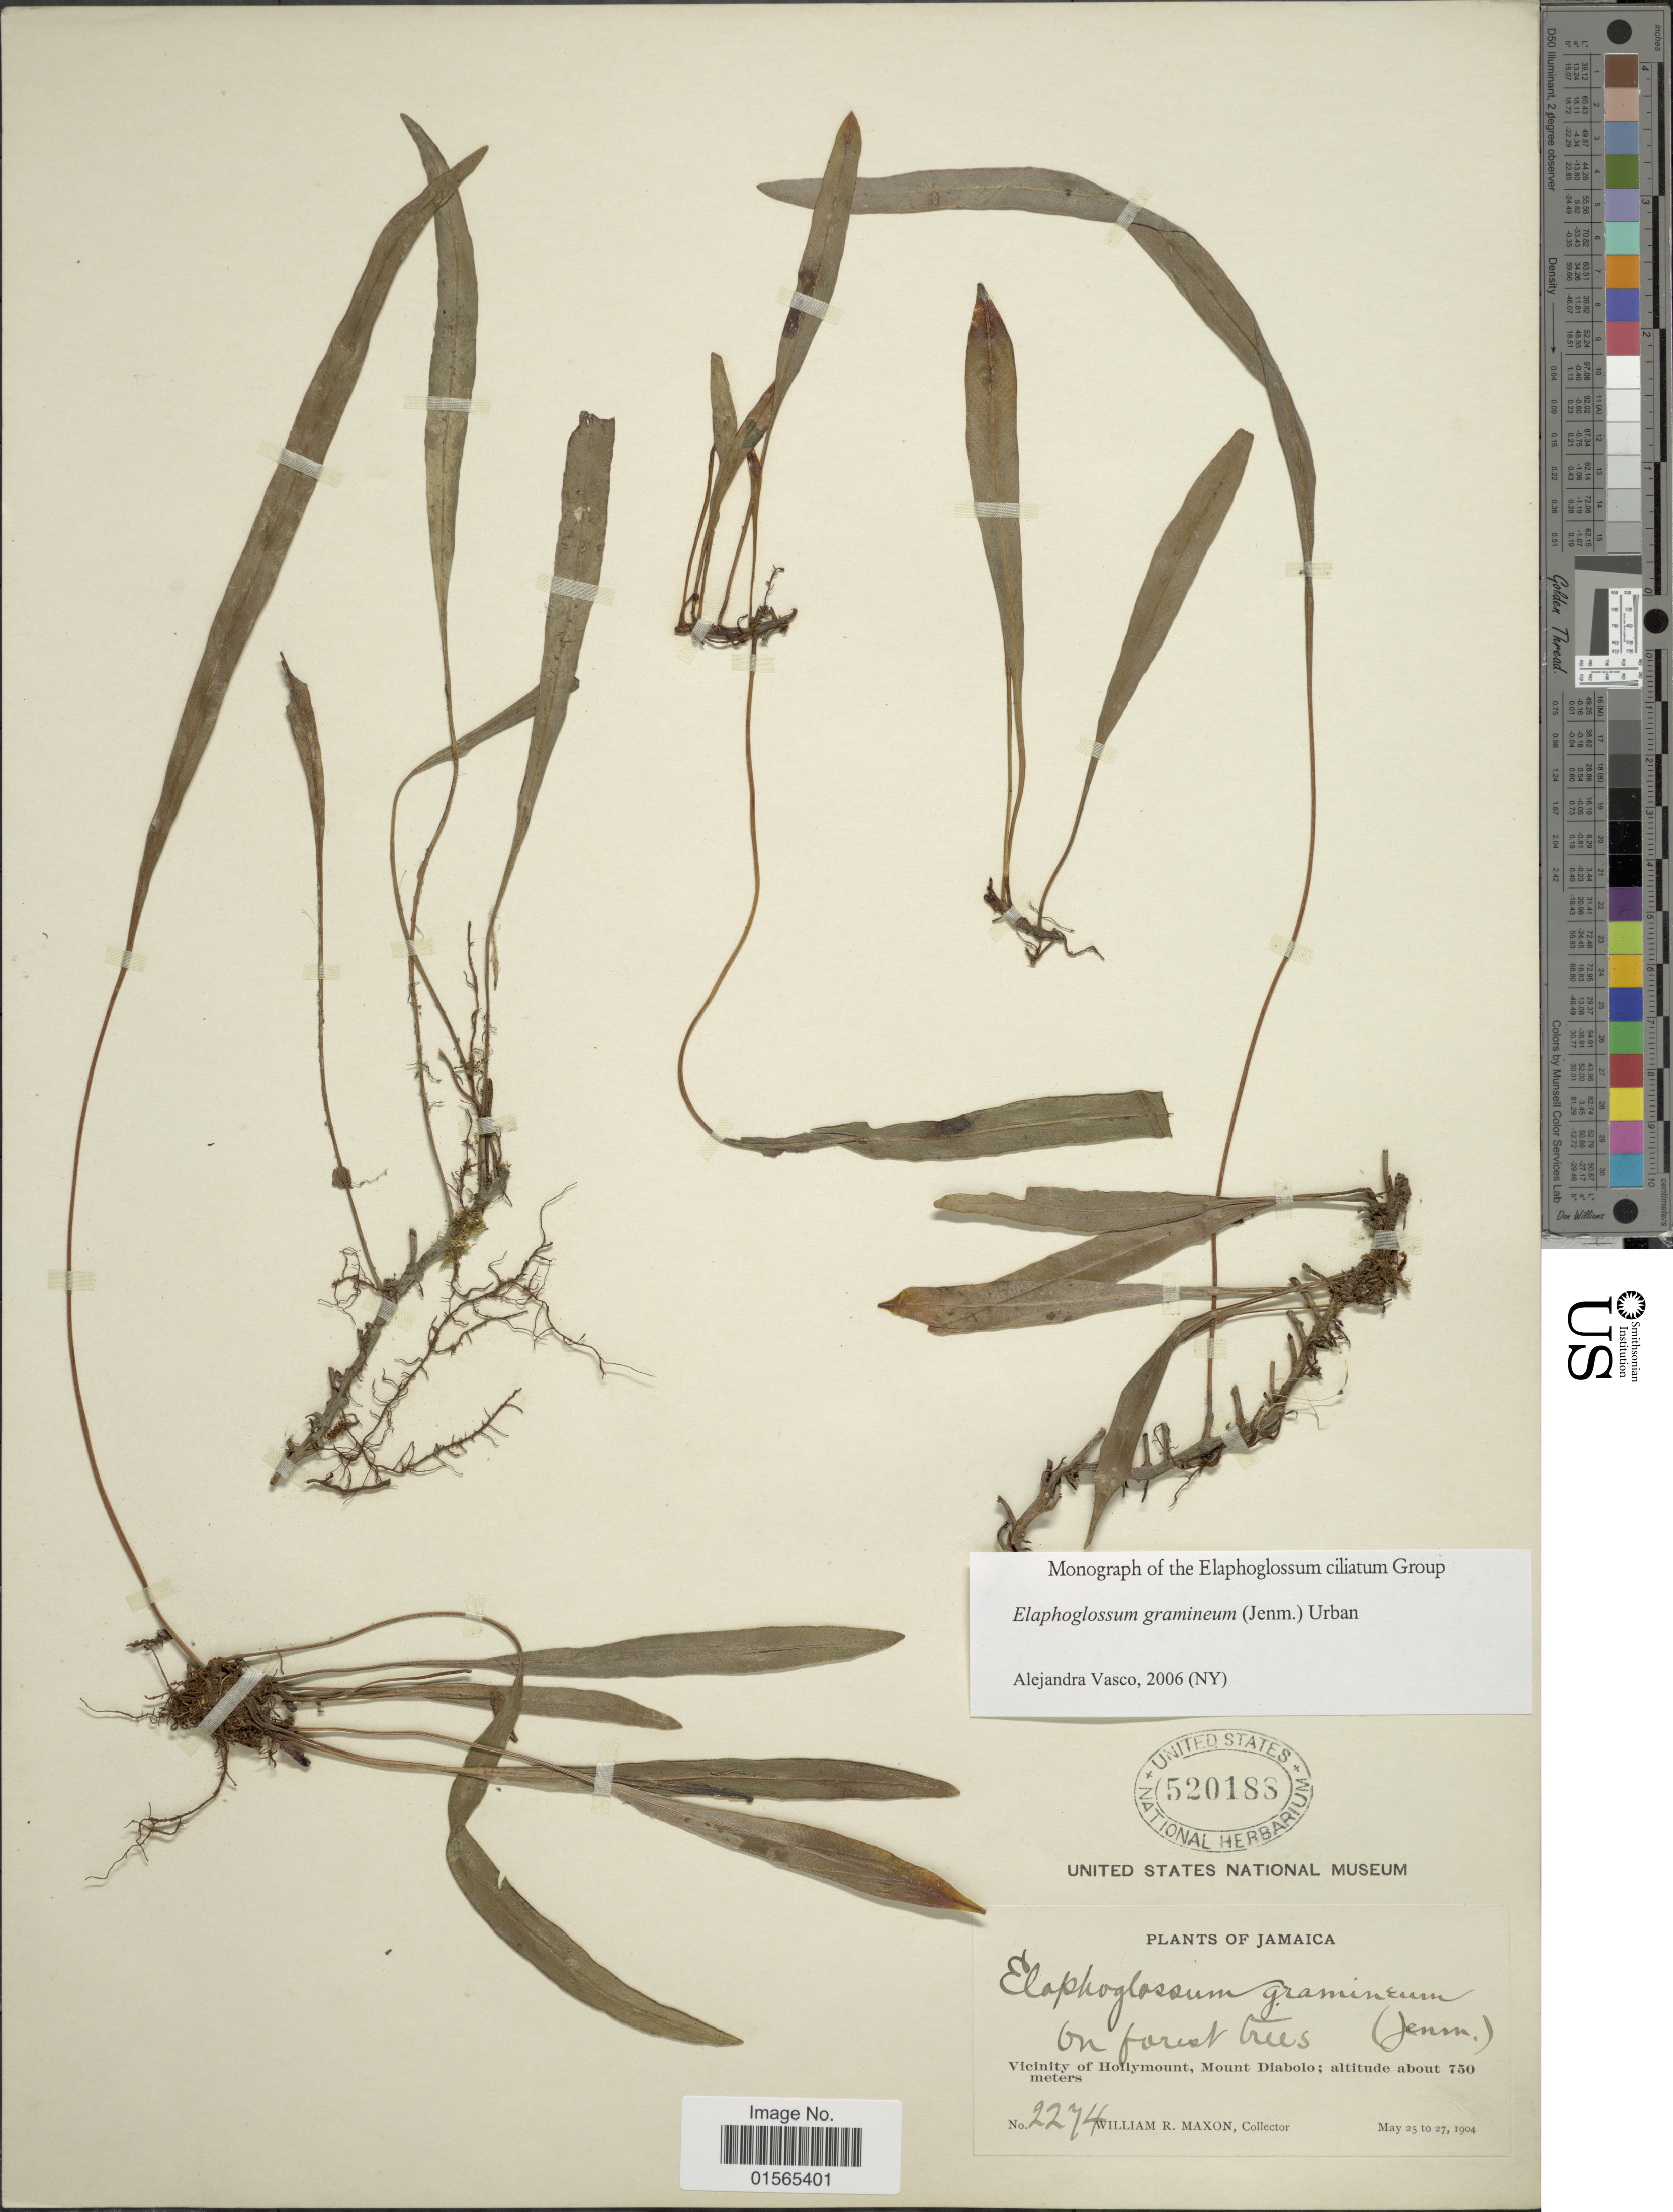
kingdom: Plantae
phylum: Tracheophyta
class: Polypodiopsida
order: Polypodiales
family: Dryopteridaceae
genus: Elaphoglossum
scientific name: Elaphoglossum gramineum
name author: (Jenman) Urb.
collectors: W. R. Maxon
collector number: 2274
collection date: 1904-05-25/1904-05-27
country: Jamaica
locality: Vicinity of Hollymount, Mount Diabolo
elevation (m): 750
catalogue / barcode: US 520188